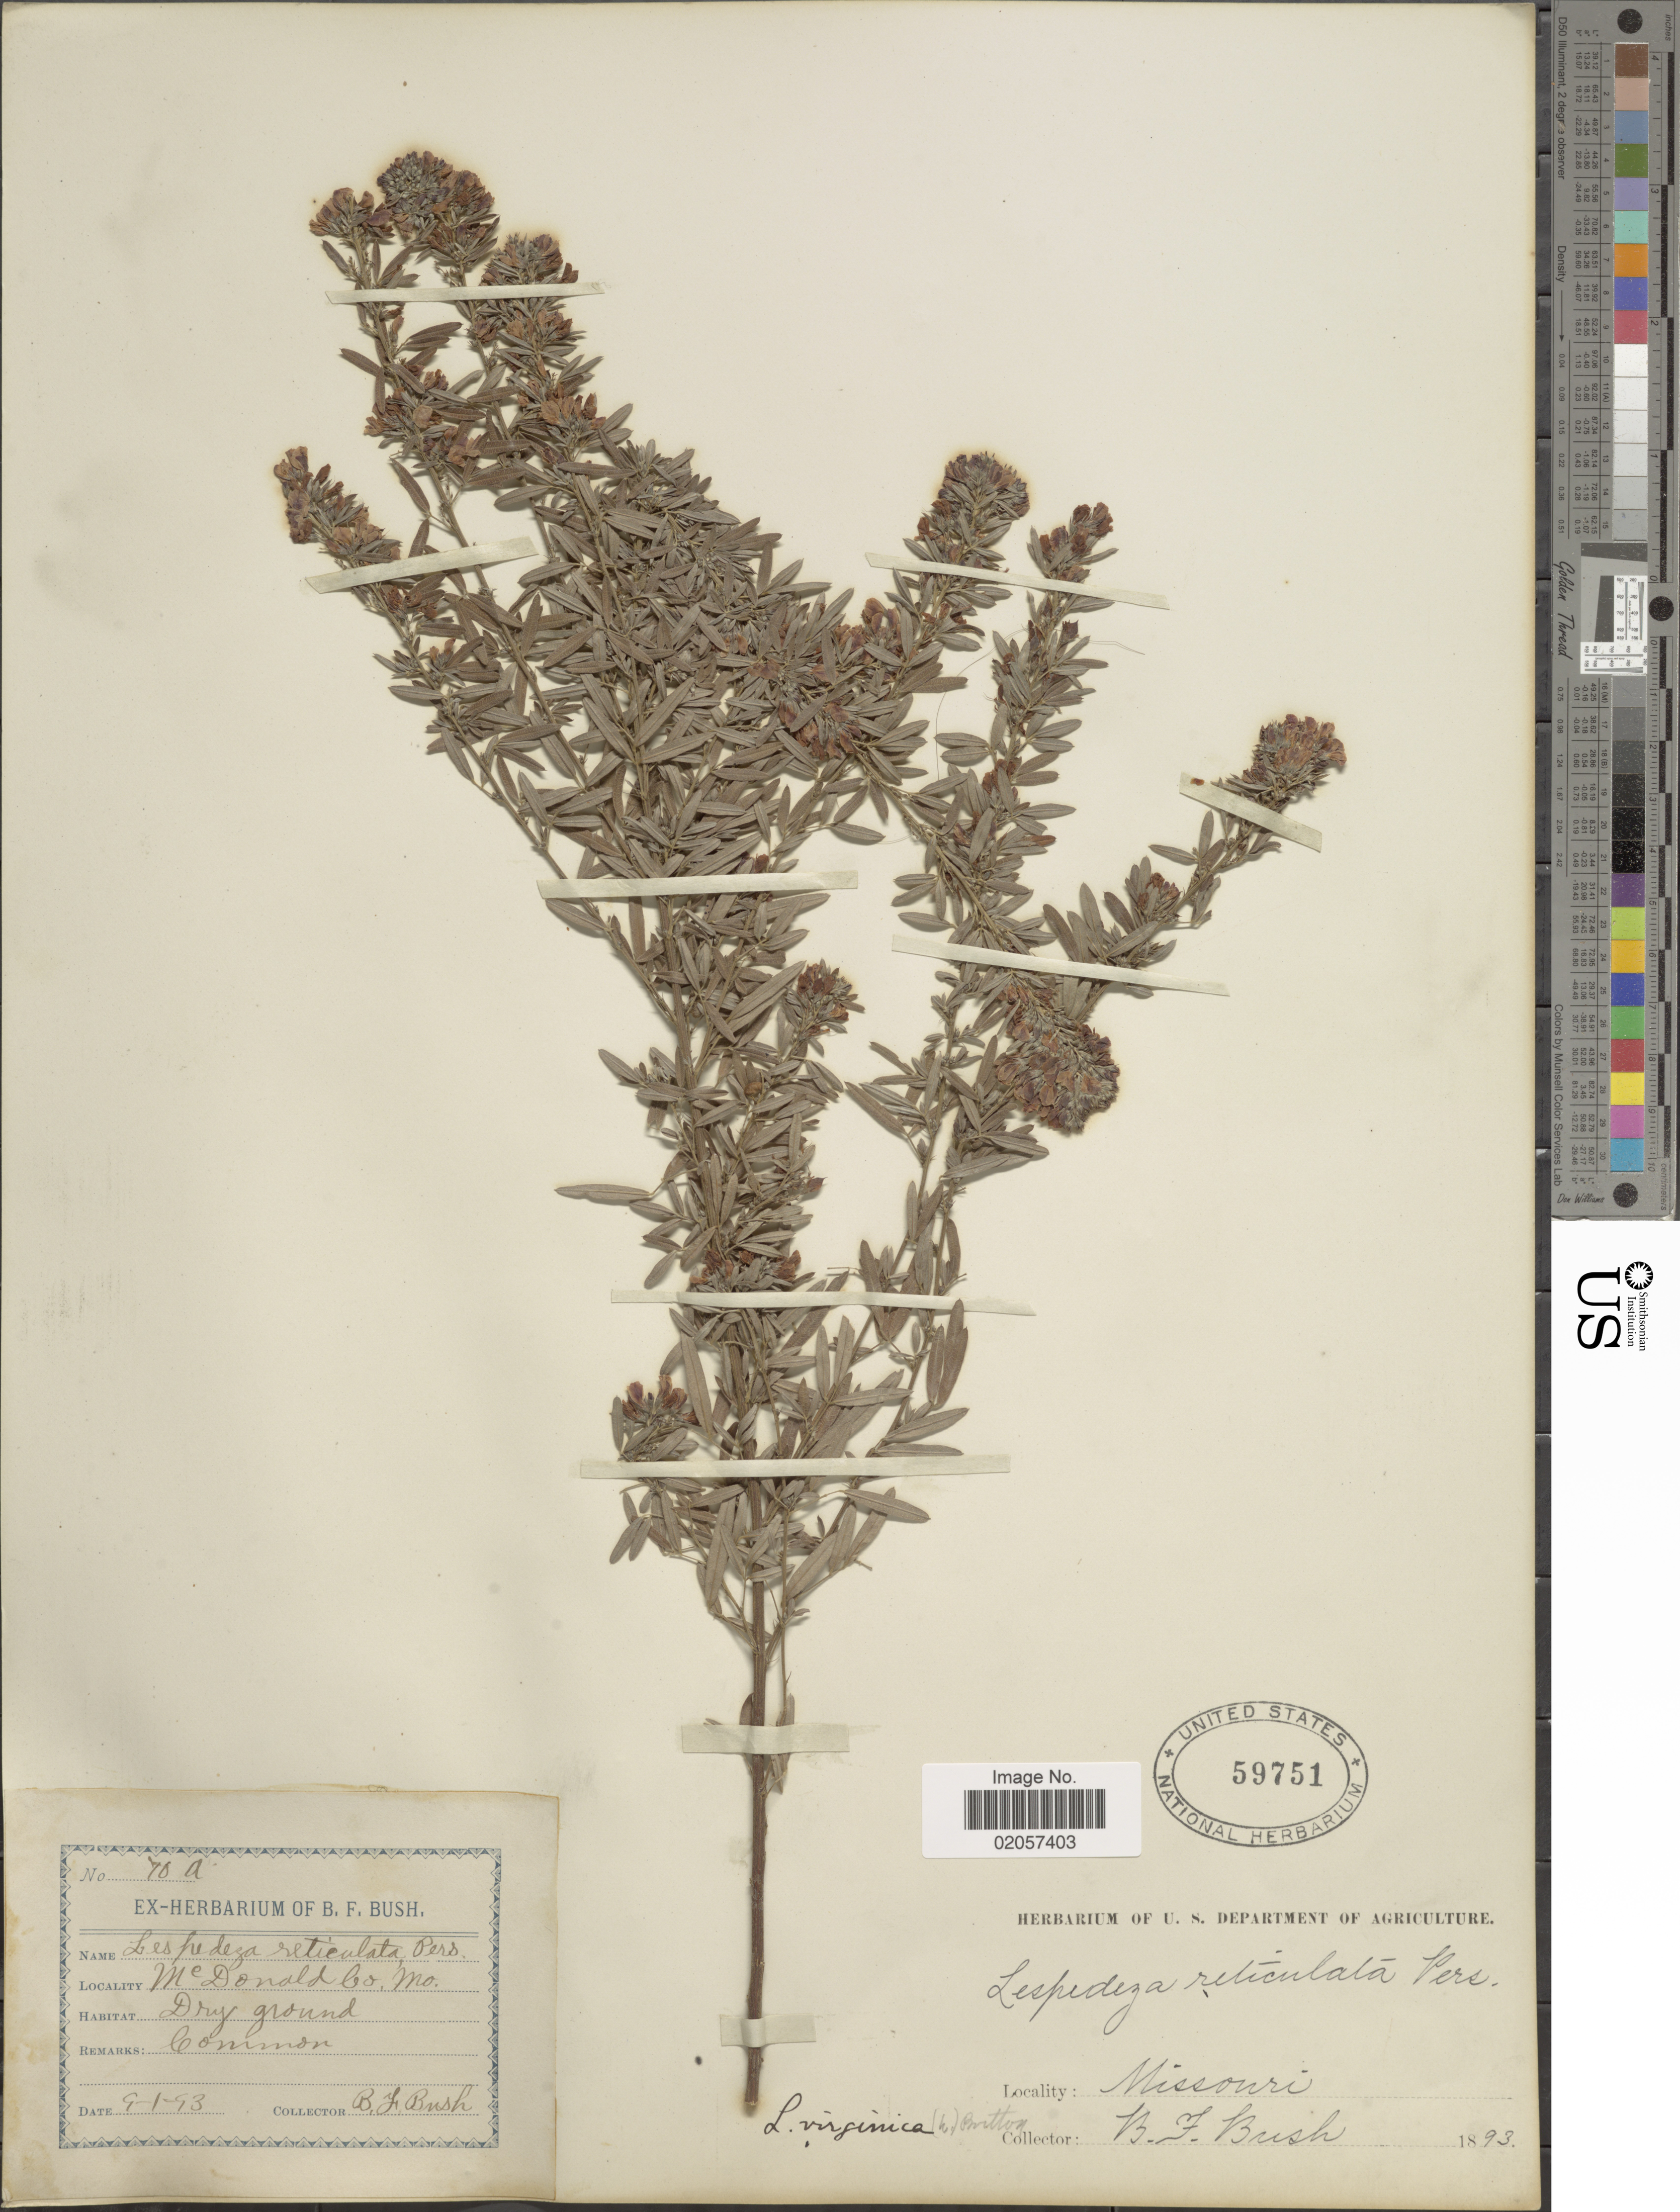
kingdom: Plantae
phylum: Tracheophyta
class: Magnoliopsida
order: Fabales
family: Fabaceae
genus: Lespedeza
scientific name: Lespedeza virginica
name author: (L.) Britton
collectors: B. F. Bush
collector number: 70a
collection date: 1893-09-01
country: United States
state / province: Missouri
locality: McDonald Co, Mo. Missouri.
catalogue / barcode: US 59751